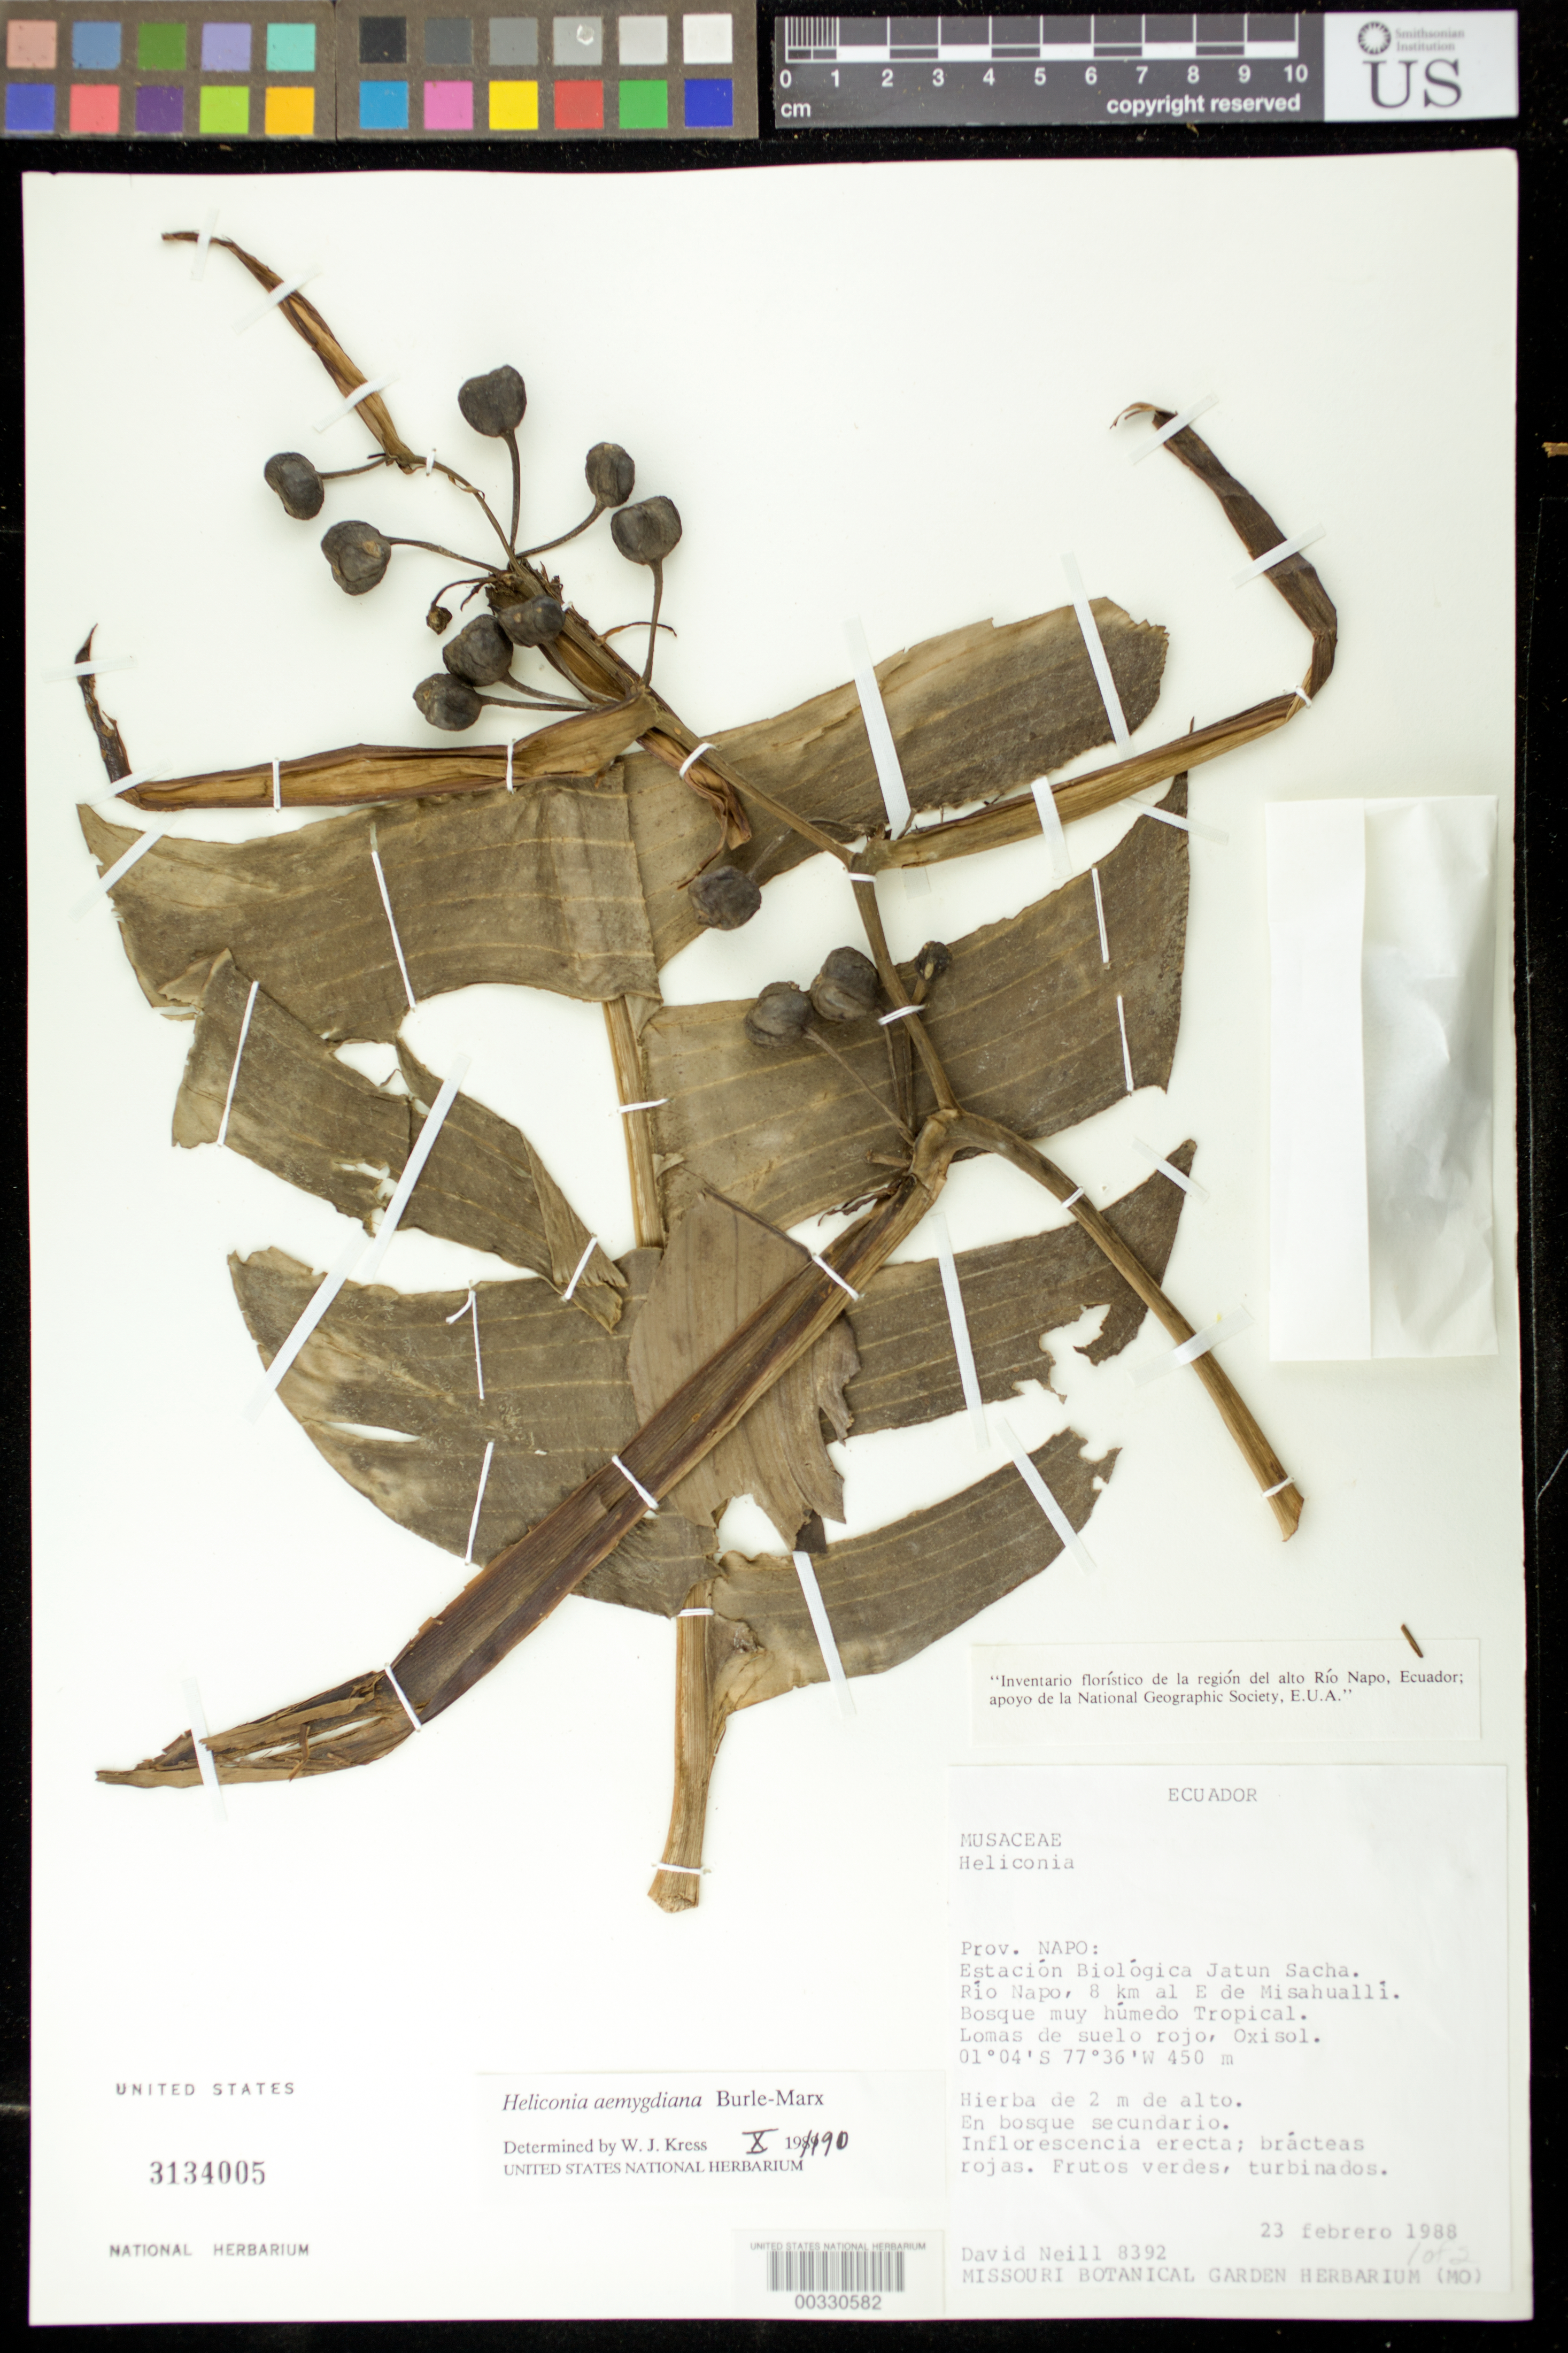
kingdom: Plantae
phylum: Tracheophyta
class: Liliopsida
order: Zingiberales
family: Heliconiaceae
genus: Heliconia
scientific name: Heliconia aemygdiana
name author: Burle-Marx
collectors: D. A. Neill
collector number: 8392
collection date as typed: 23 Feb 1988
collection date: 1988-02-23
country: Ecuador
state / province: Napo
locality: Estacion biologica jatun sacha, Rio Napo, 8 km E of misahualli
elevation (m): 450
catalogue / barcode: US 3134005